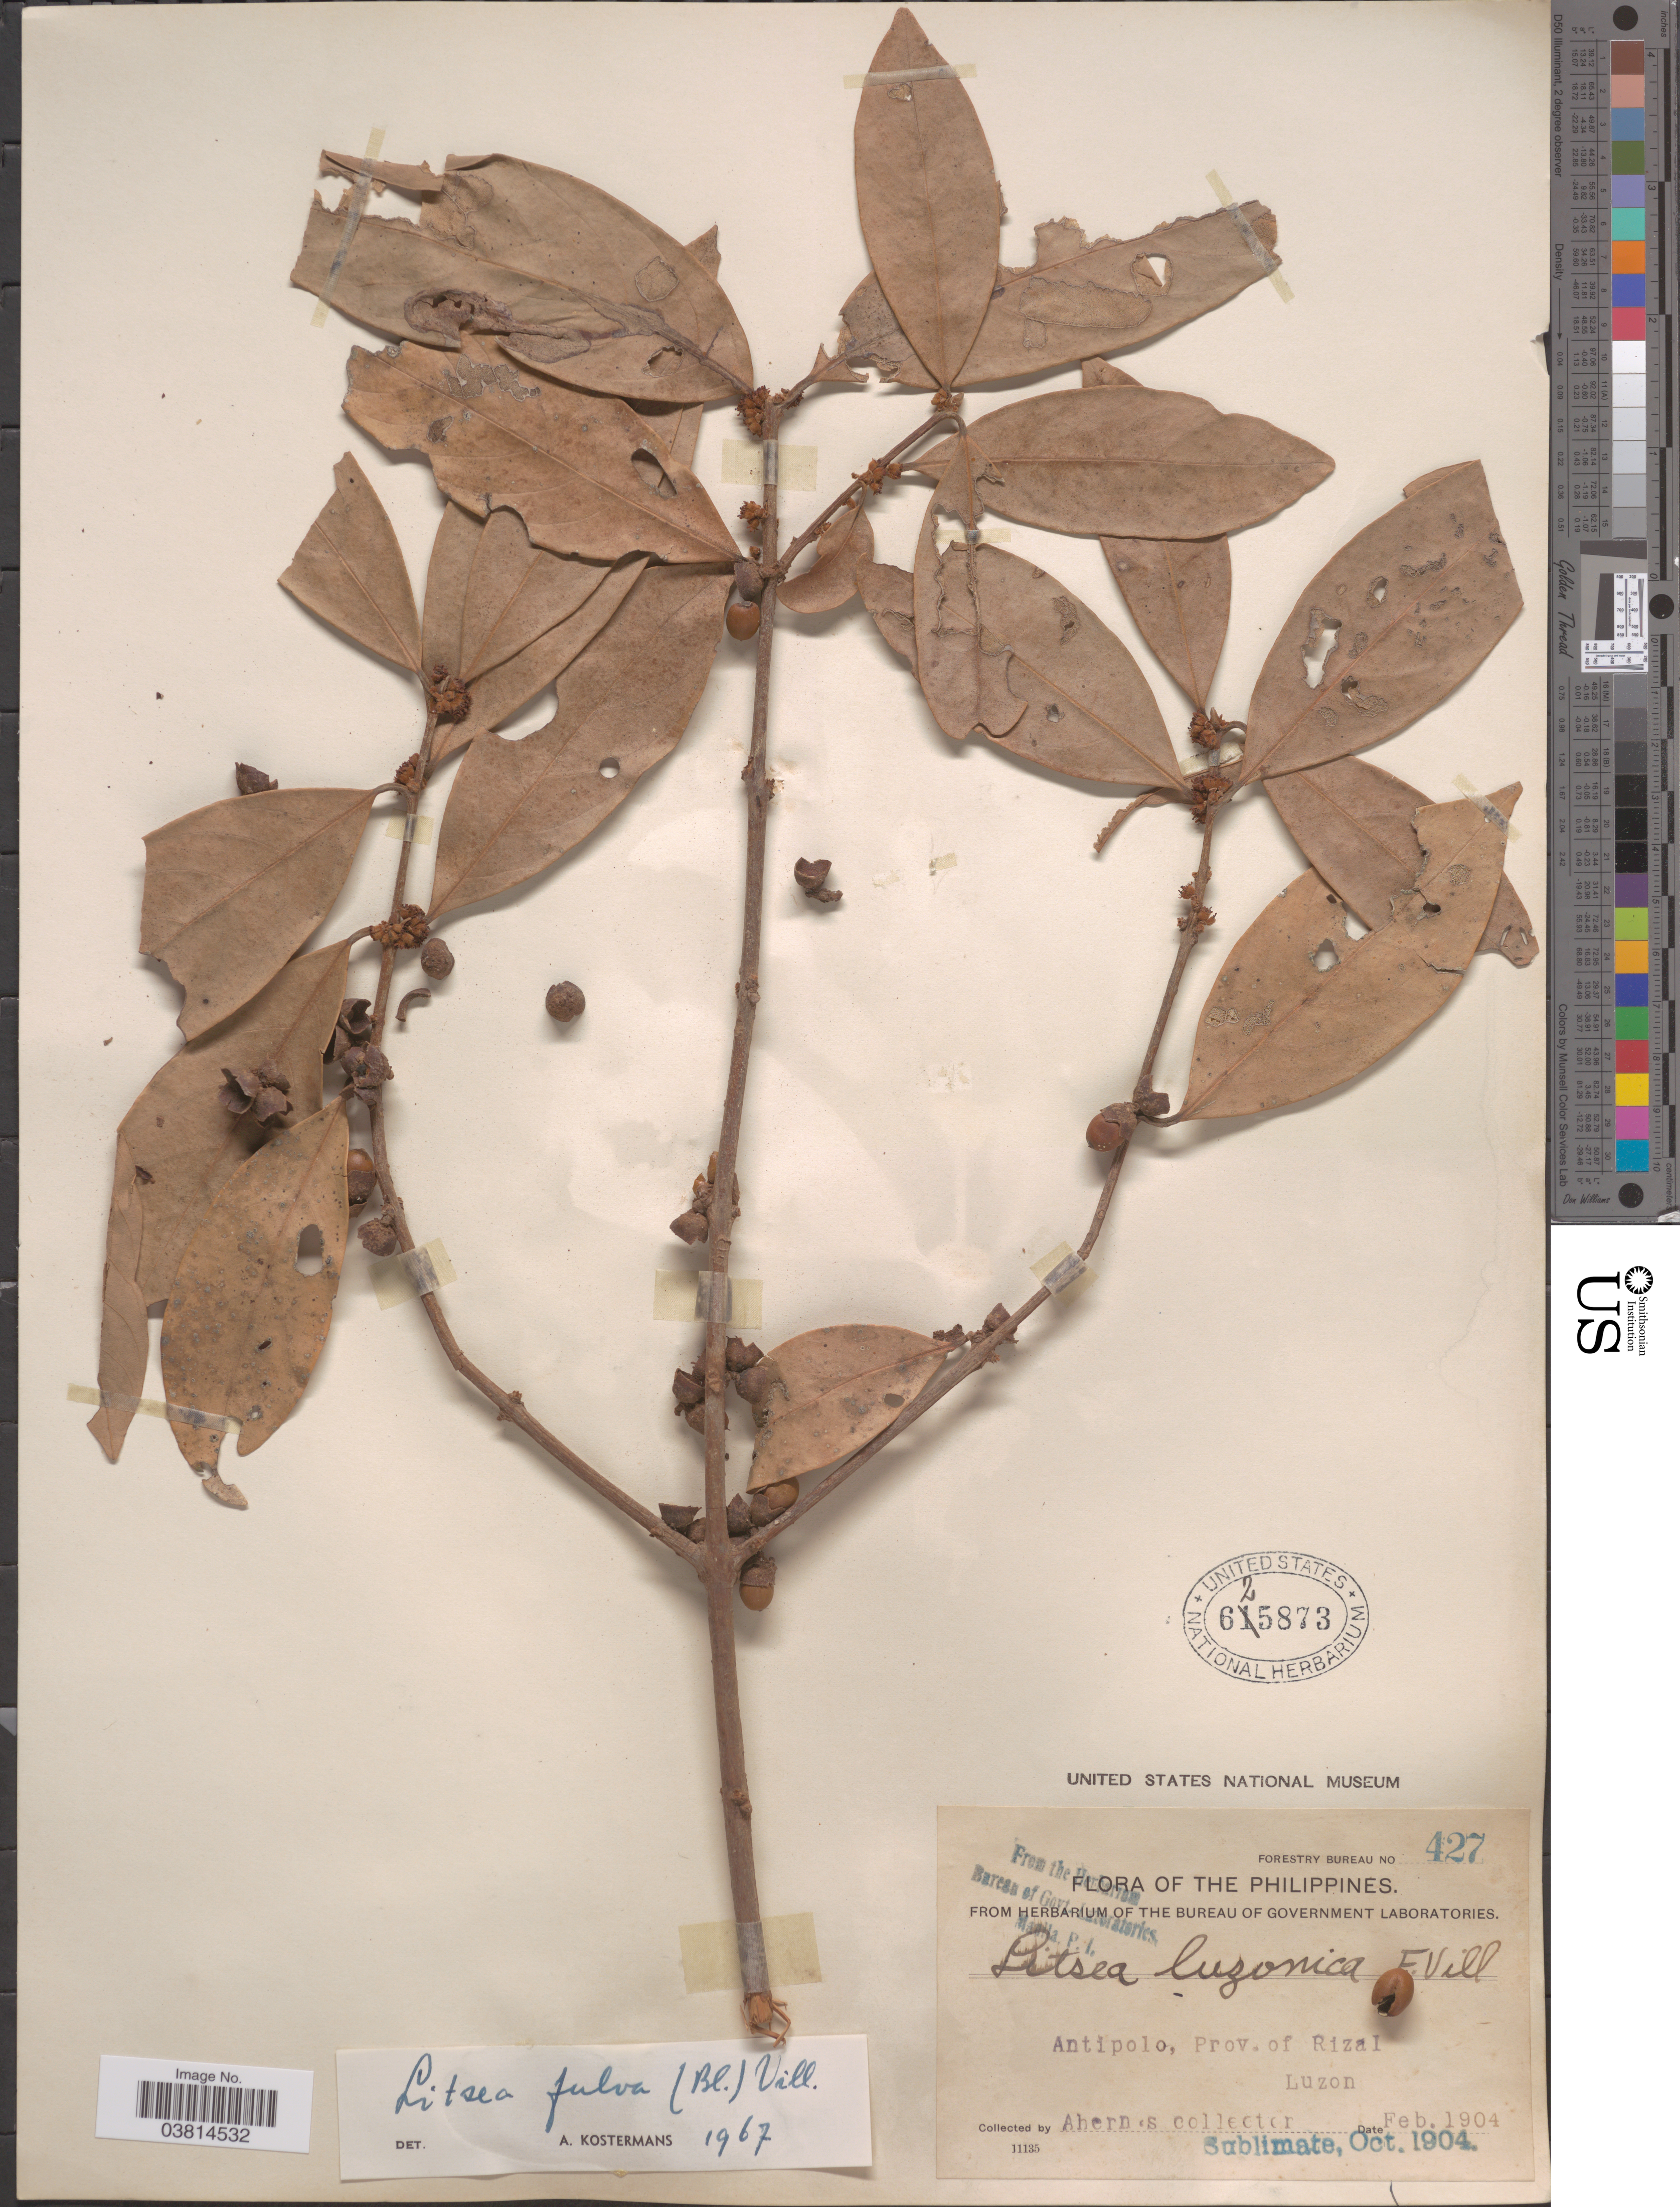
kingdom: Plantae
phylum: Tracheophyta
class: Magnoliopsida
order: Laurales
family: Lauraceae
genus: Litsea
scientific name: Litsea fulva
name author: (Blume) Fern.-Vill.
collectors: Ahern's collector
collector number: Forestry Bureau 427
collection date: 1904-02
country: Philippines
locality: Antipolo, Prov. of Rizal. Luzon.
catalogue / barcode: US 625873